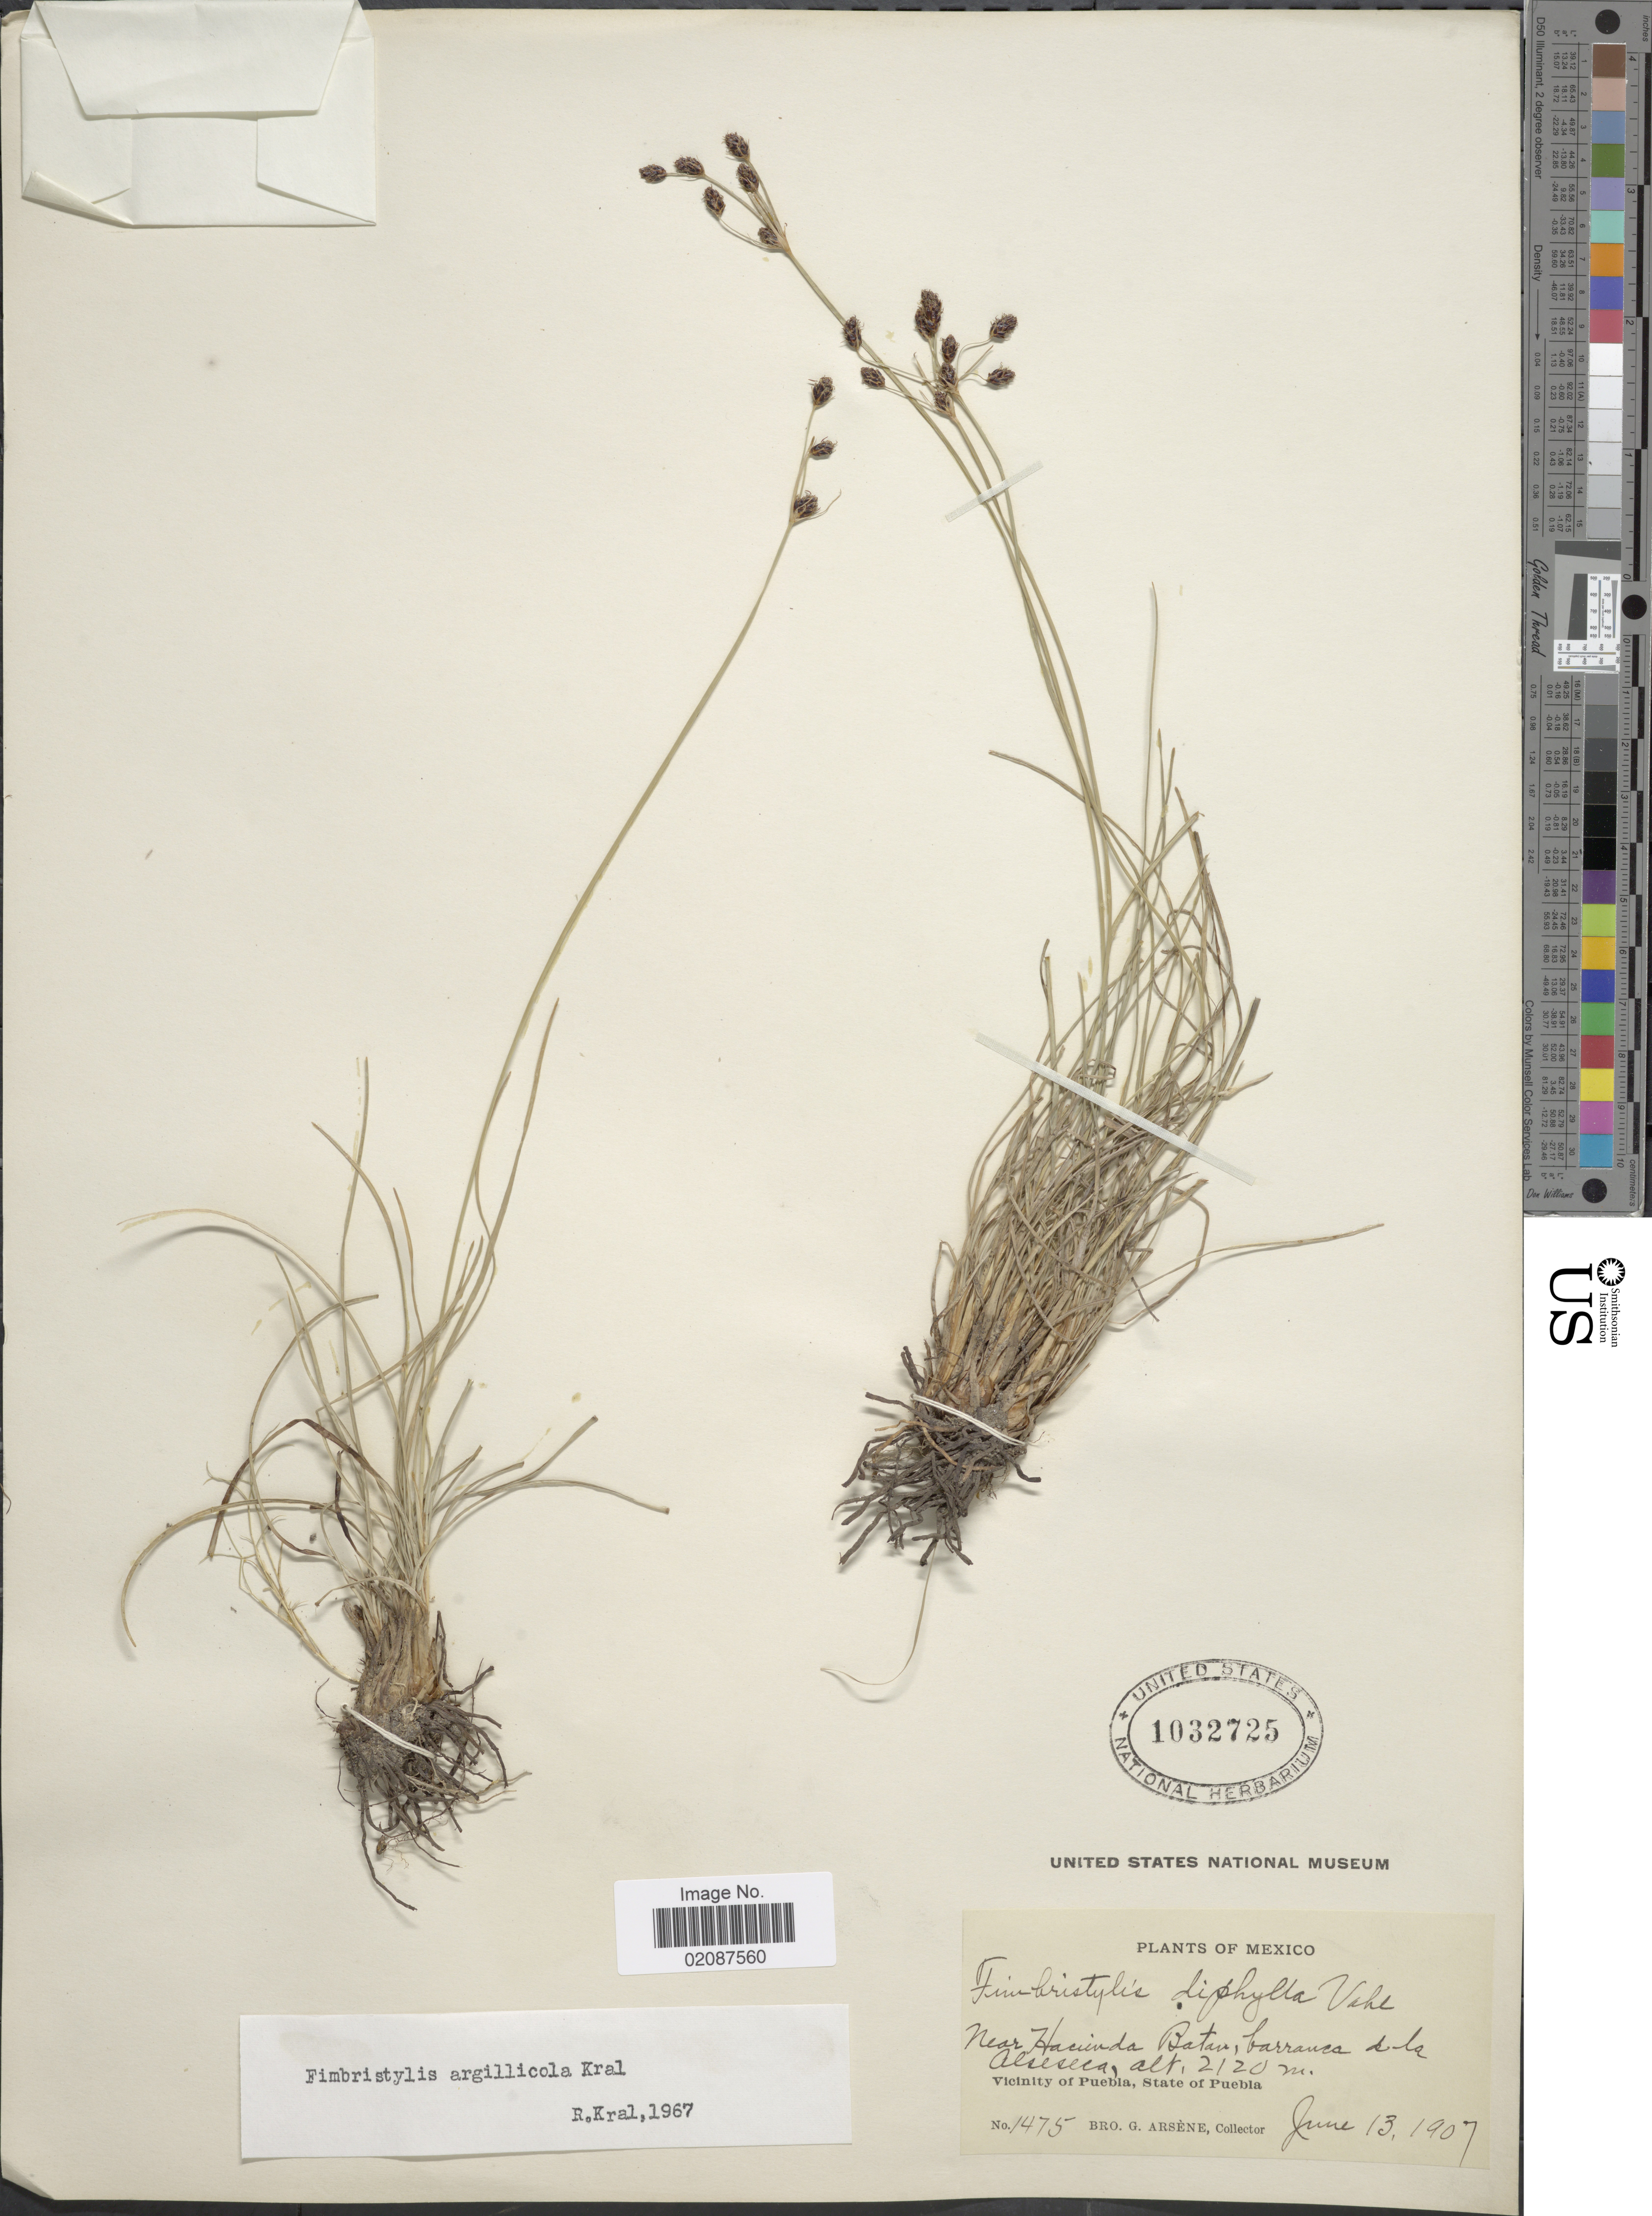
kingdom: Plantae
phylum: Tracheophyta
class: Liliopsida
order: Poales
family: Cyperaceae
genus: Fimbristylis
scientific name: Fimbristylis argillicola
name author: Kral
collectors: Bro. G. Arsène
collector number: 1475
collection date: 1907-06-13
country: Mexico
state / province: Puebla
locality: Near Hacienda, Batan, barranca de la Alseseca, Vicinity of Puebla, State of Puebla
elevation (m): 2120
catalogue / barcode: US 1032725